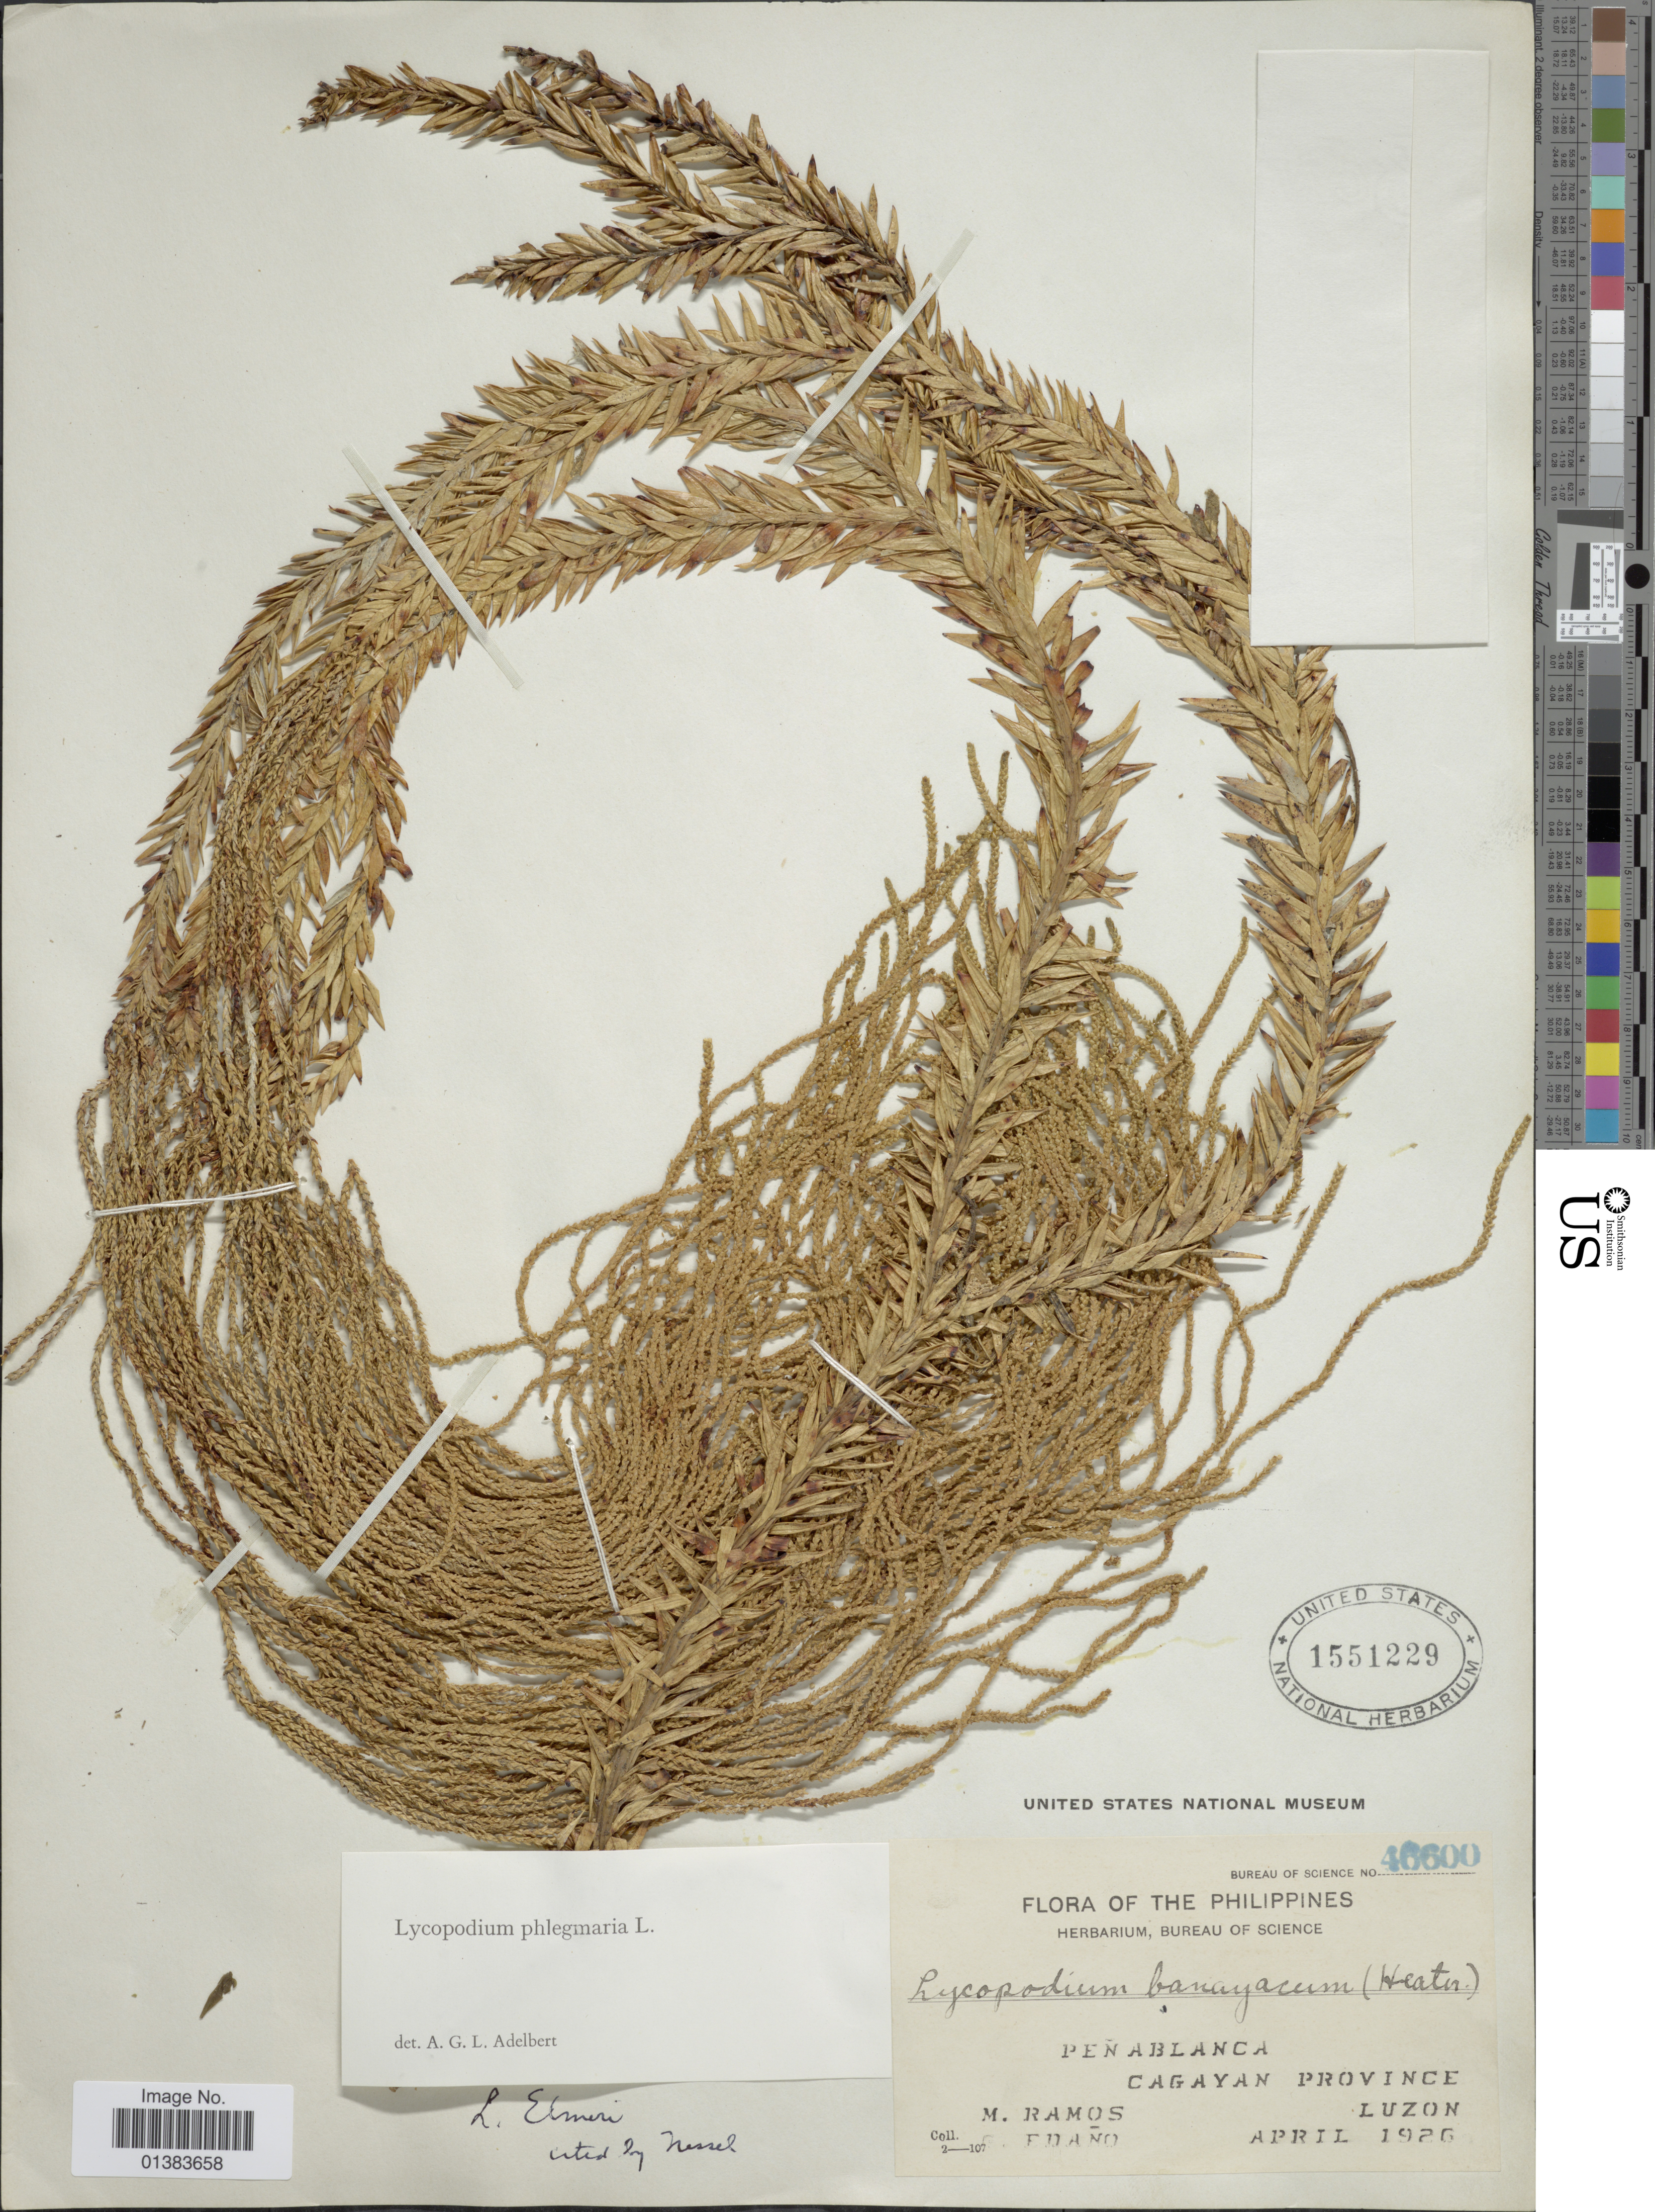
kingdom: Plantae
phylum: Tracheophyta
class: Lycopodiopsida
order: Lycopodiales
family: Lycopodiaceae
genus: Phlegmariurus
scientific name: Phlegmariurus elmeri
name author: (Herter) A. R. Field & Bostock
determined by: Field, A. R.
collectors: M. Ramos & G. Edaño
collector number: Bureau of Science 46600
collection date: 1926-04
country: Philippines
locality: Penablanca, Cagayan Province, Luzon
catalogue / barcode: US 1551229